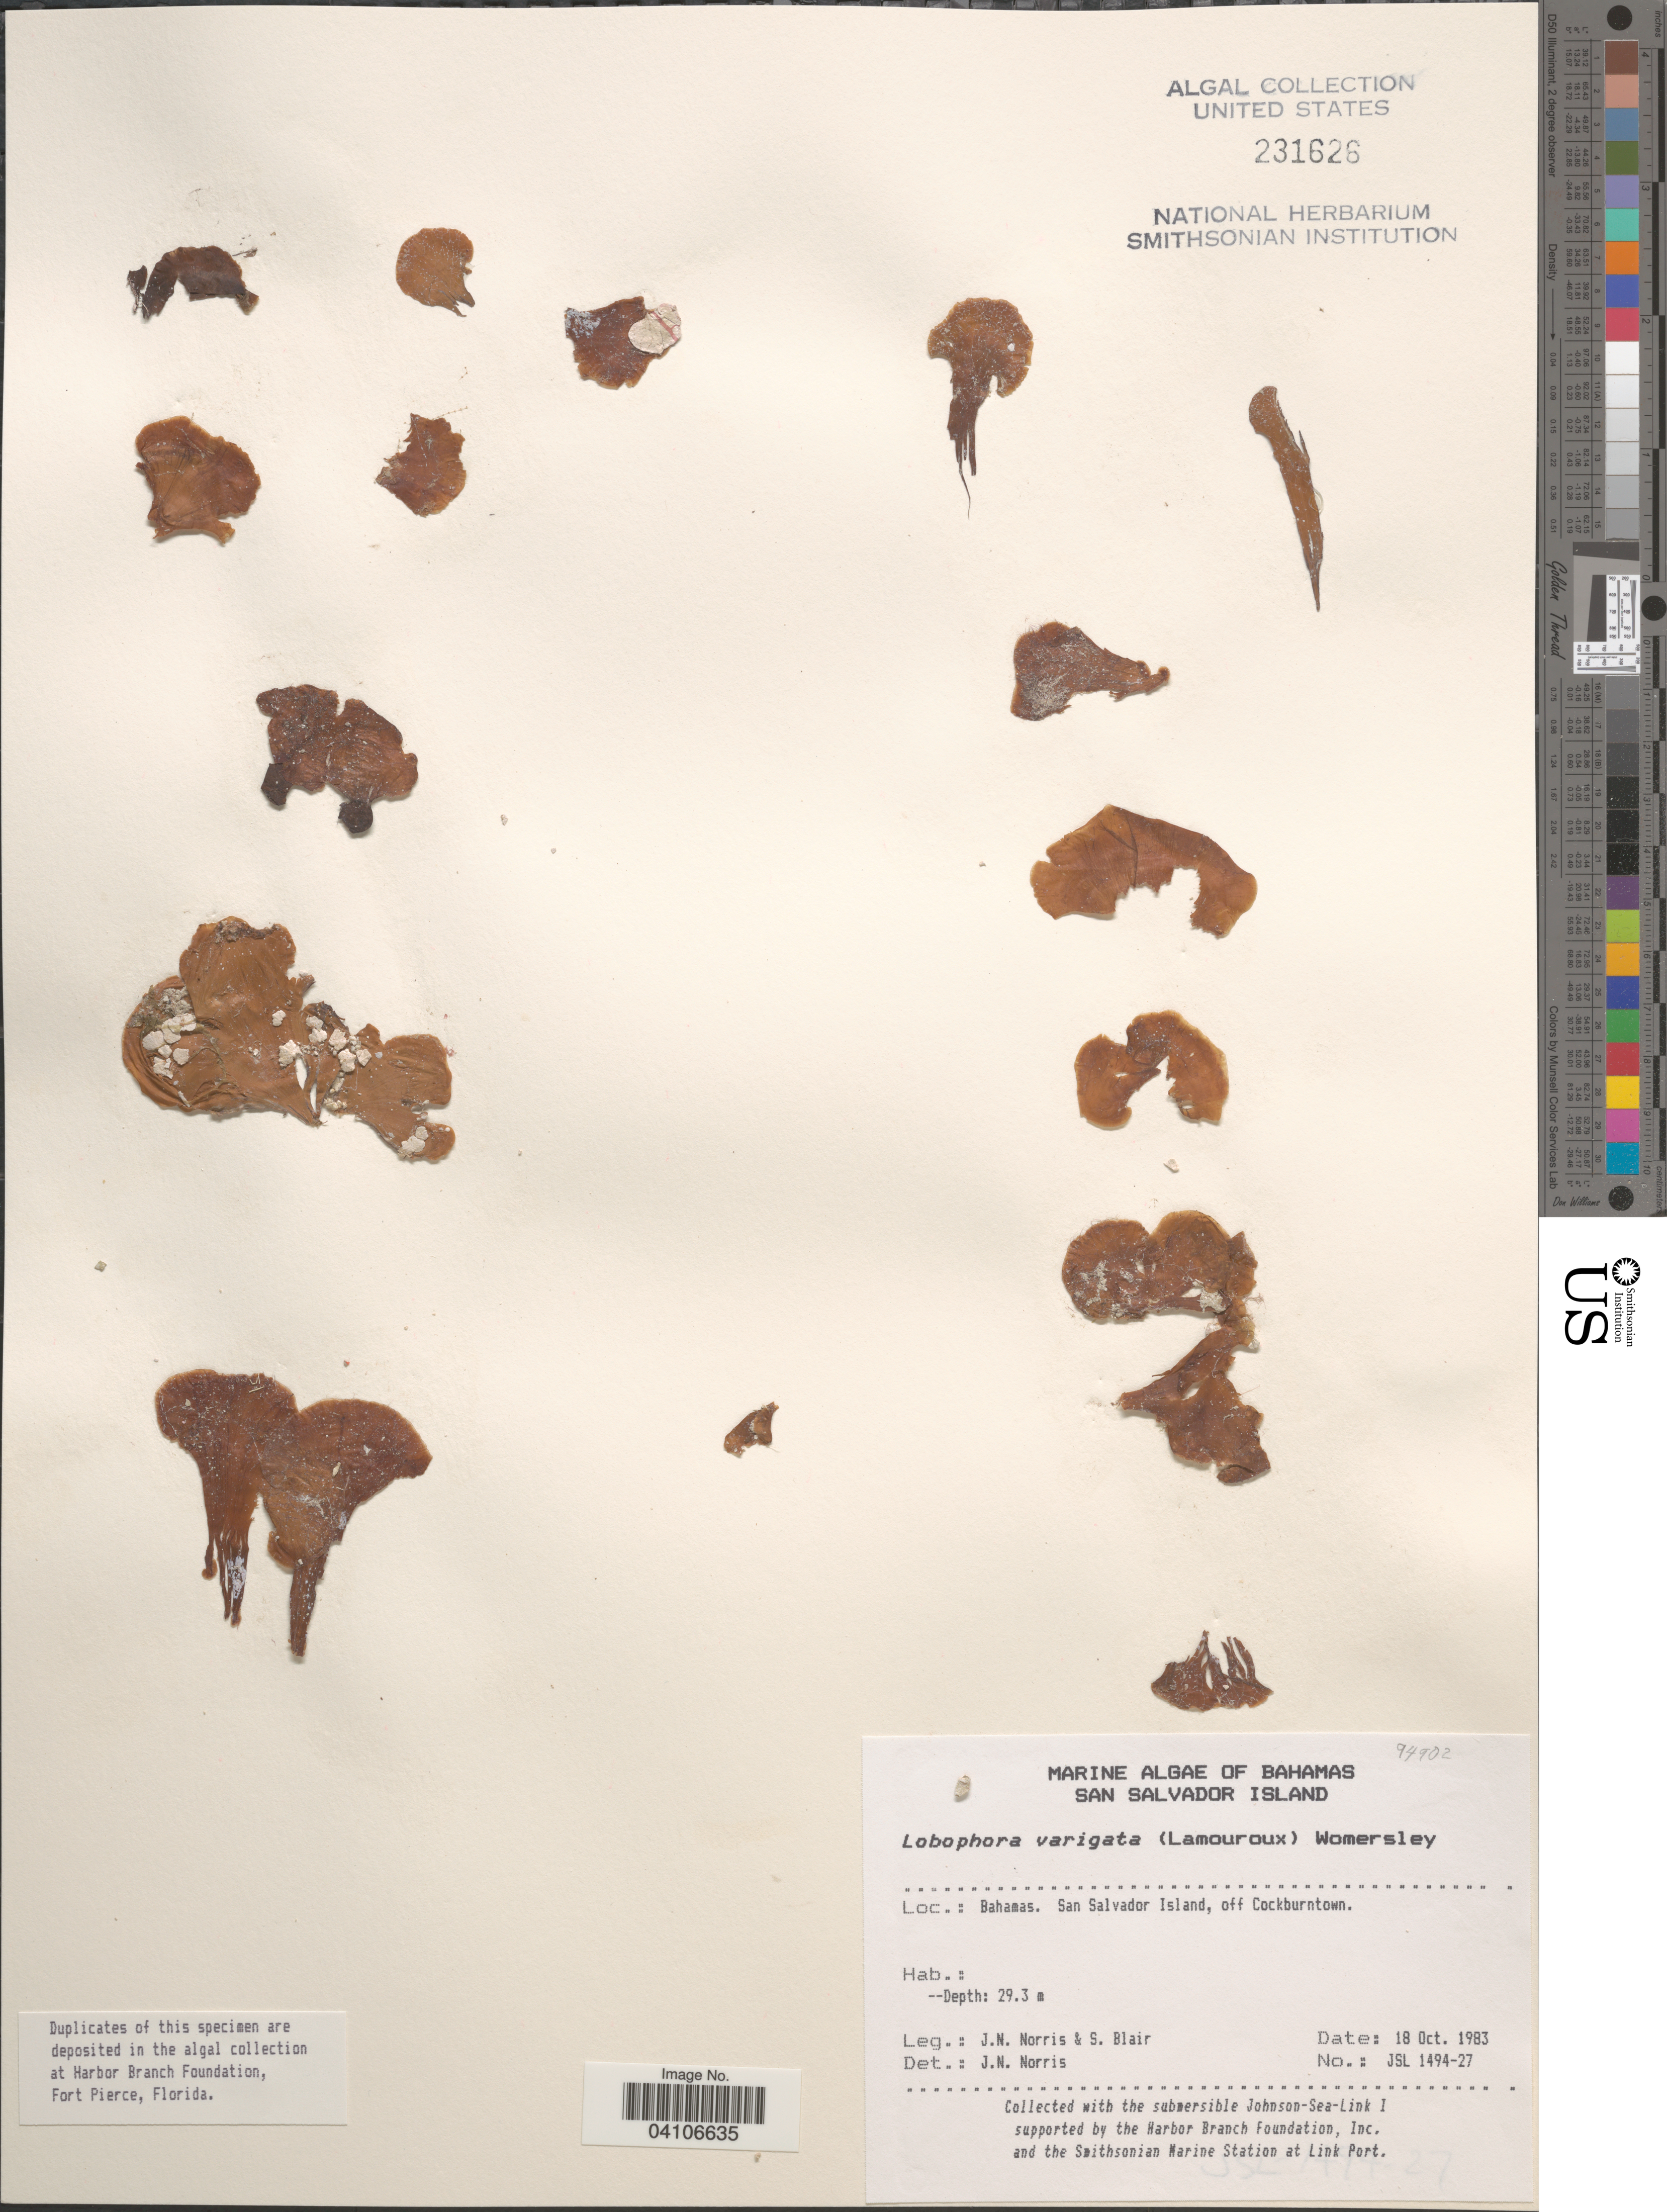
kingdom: Chromista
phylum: Ochrophyta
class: Phaeophyceae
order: Dictyotales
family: Dictyotaceae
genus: Lobophora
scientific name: Lobophora variegata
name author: (J.V.Lamouroux) Womersley & E.C. Oliveira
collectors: J. Norris & S. M. Blair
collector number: JSL 1494-27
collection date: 1983-10-18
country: Bahamas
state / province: San Salvador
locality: San Salvador Island, off Cockburntown.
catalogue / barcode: US 231626